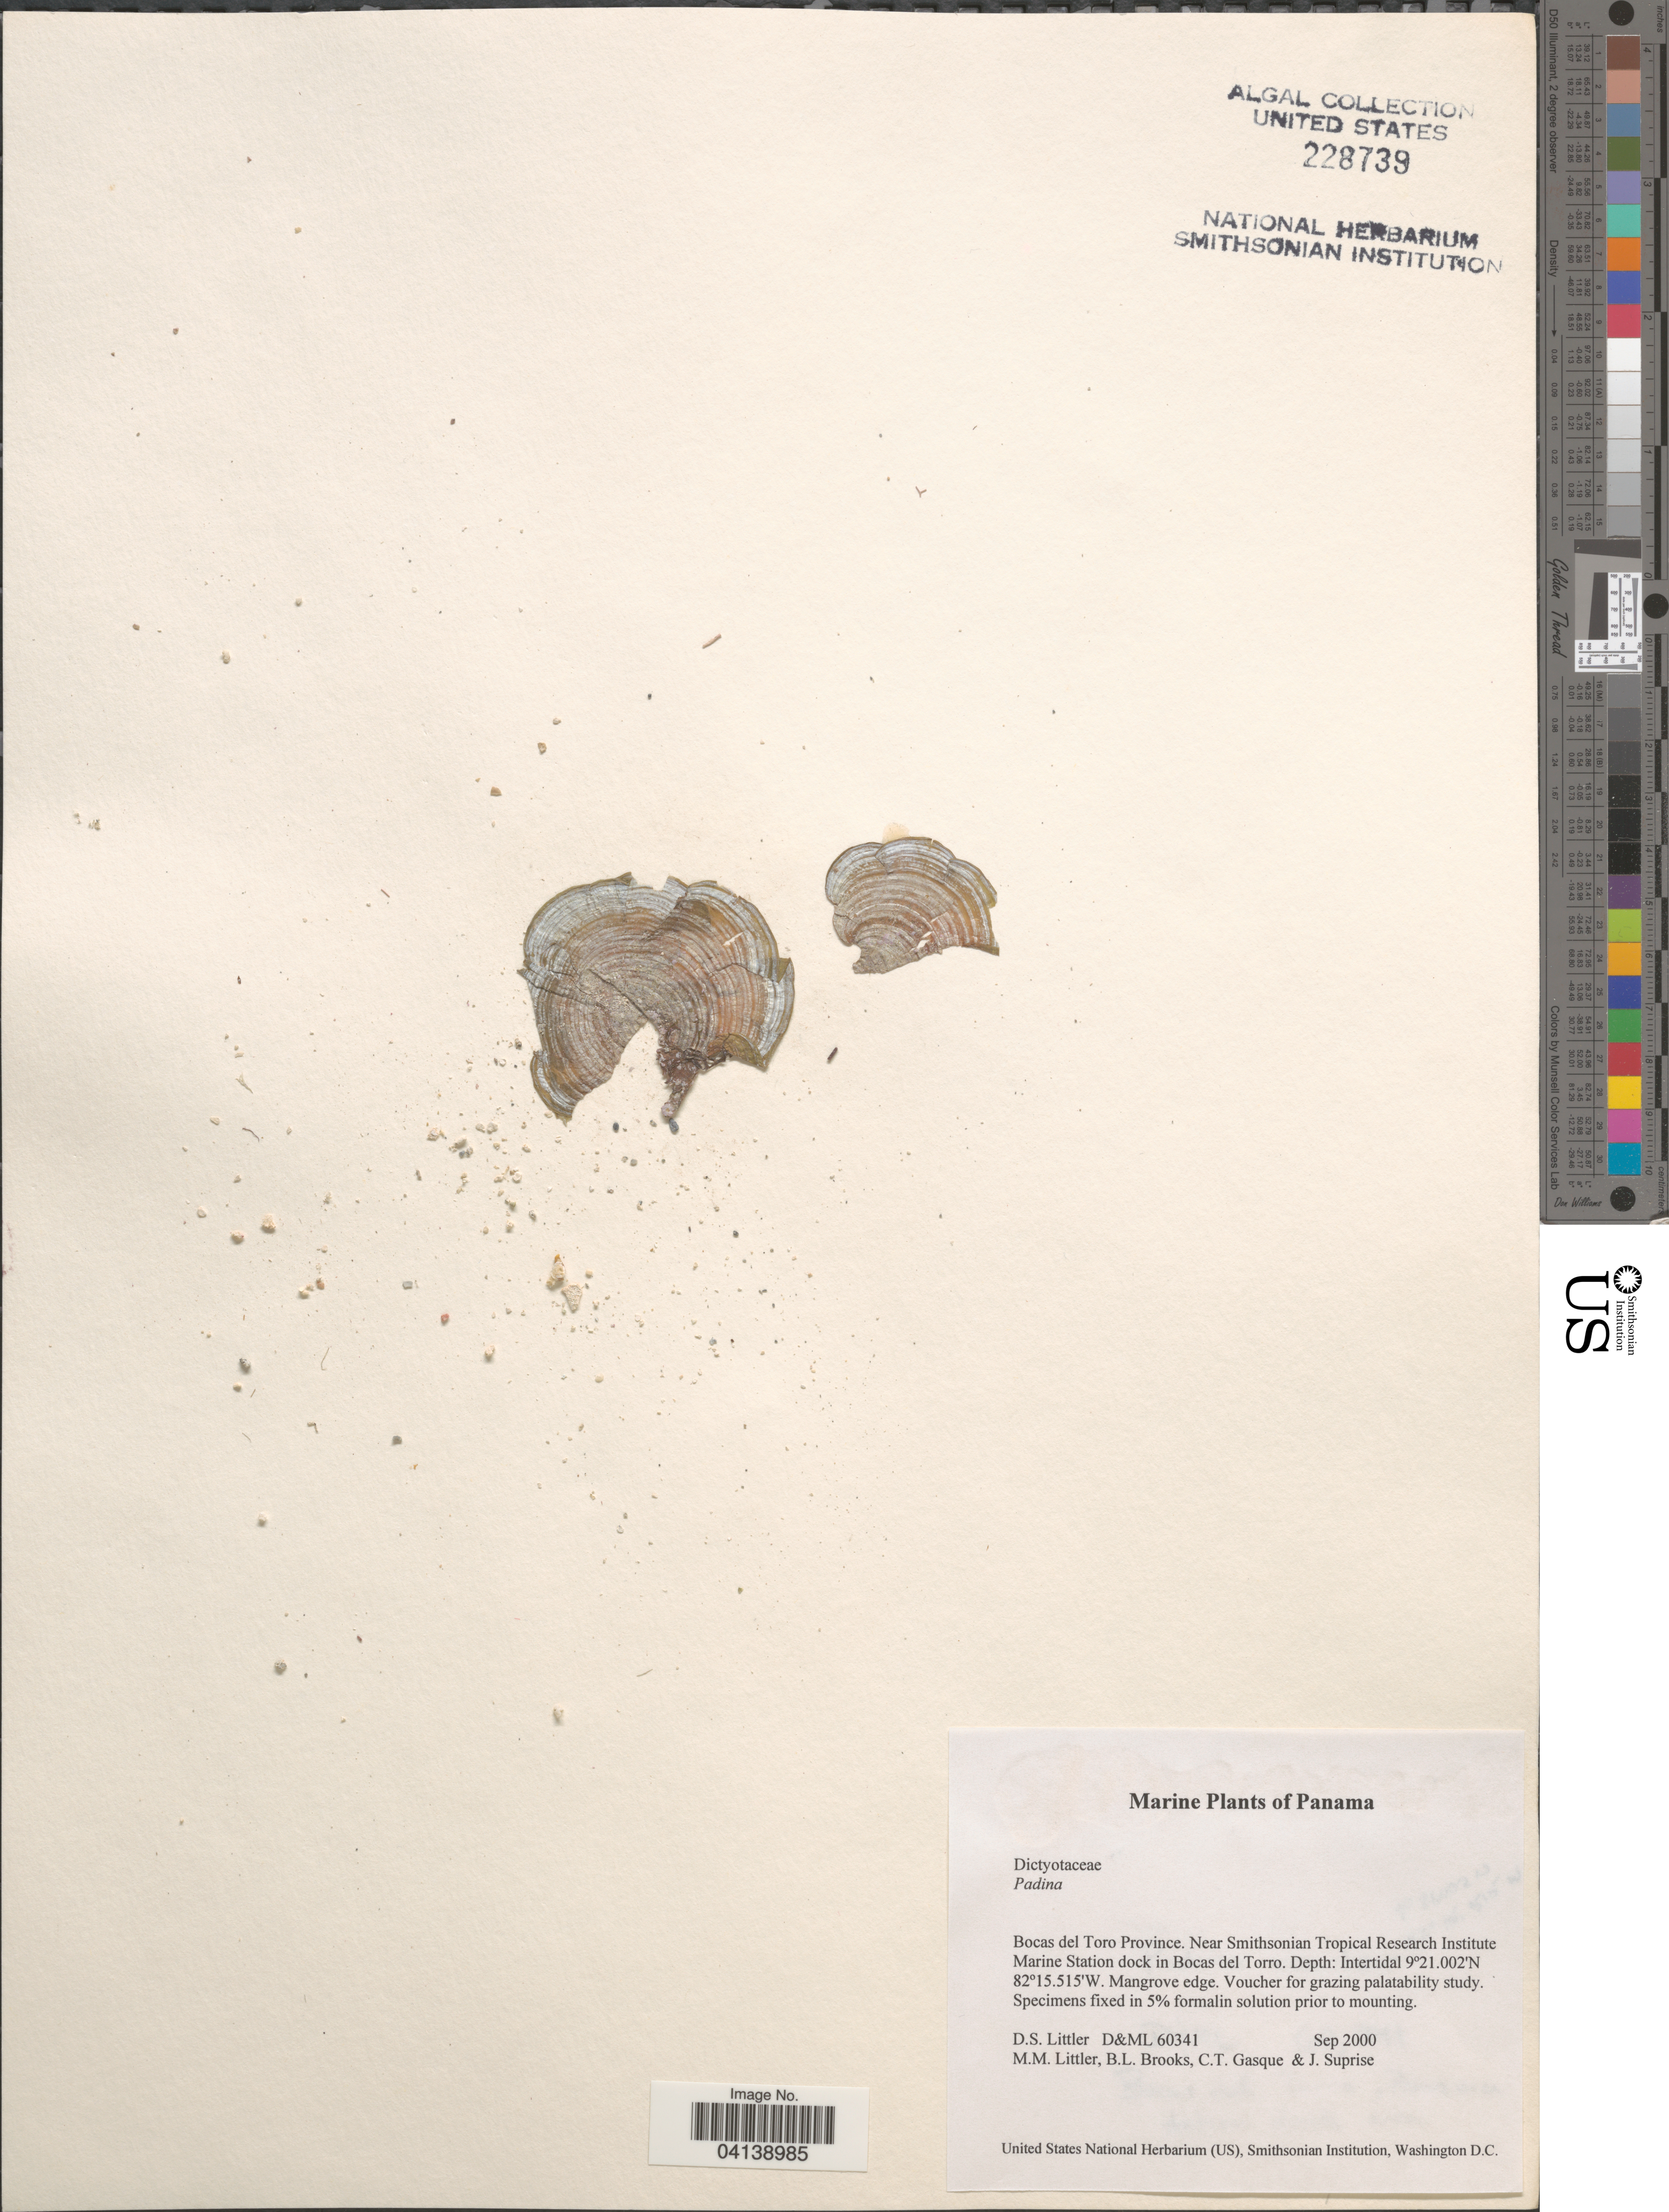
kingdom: Chromista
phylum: Ochrophyta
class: Phaeophyceae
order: Dictyotales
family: Dictyotaceae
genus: Padina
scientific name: Padina sp.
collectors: D. S. Littler, B. Brooks, C. Gasque & J. Suprise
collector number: D&ML 60341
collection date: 2000-09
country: Panama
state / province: Bocas del Toro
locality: Near Smithsonian Tropical Research Institute Marine Station dock in Bocas del Torro.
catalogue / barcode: US 228739